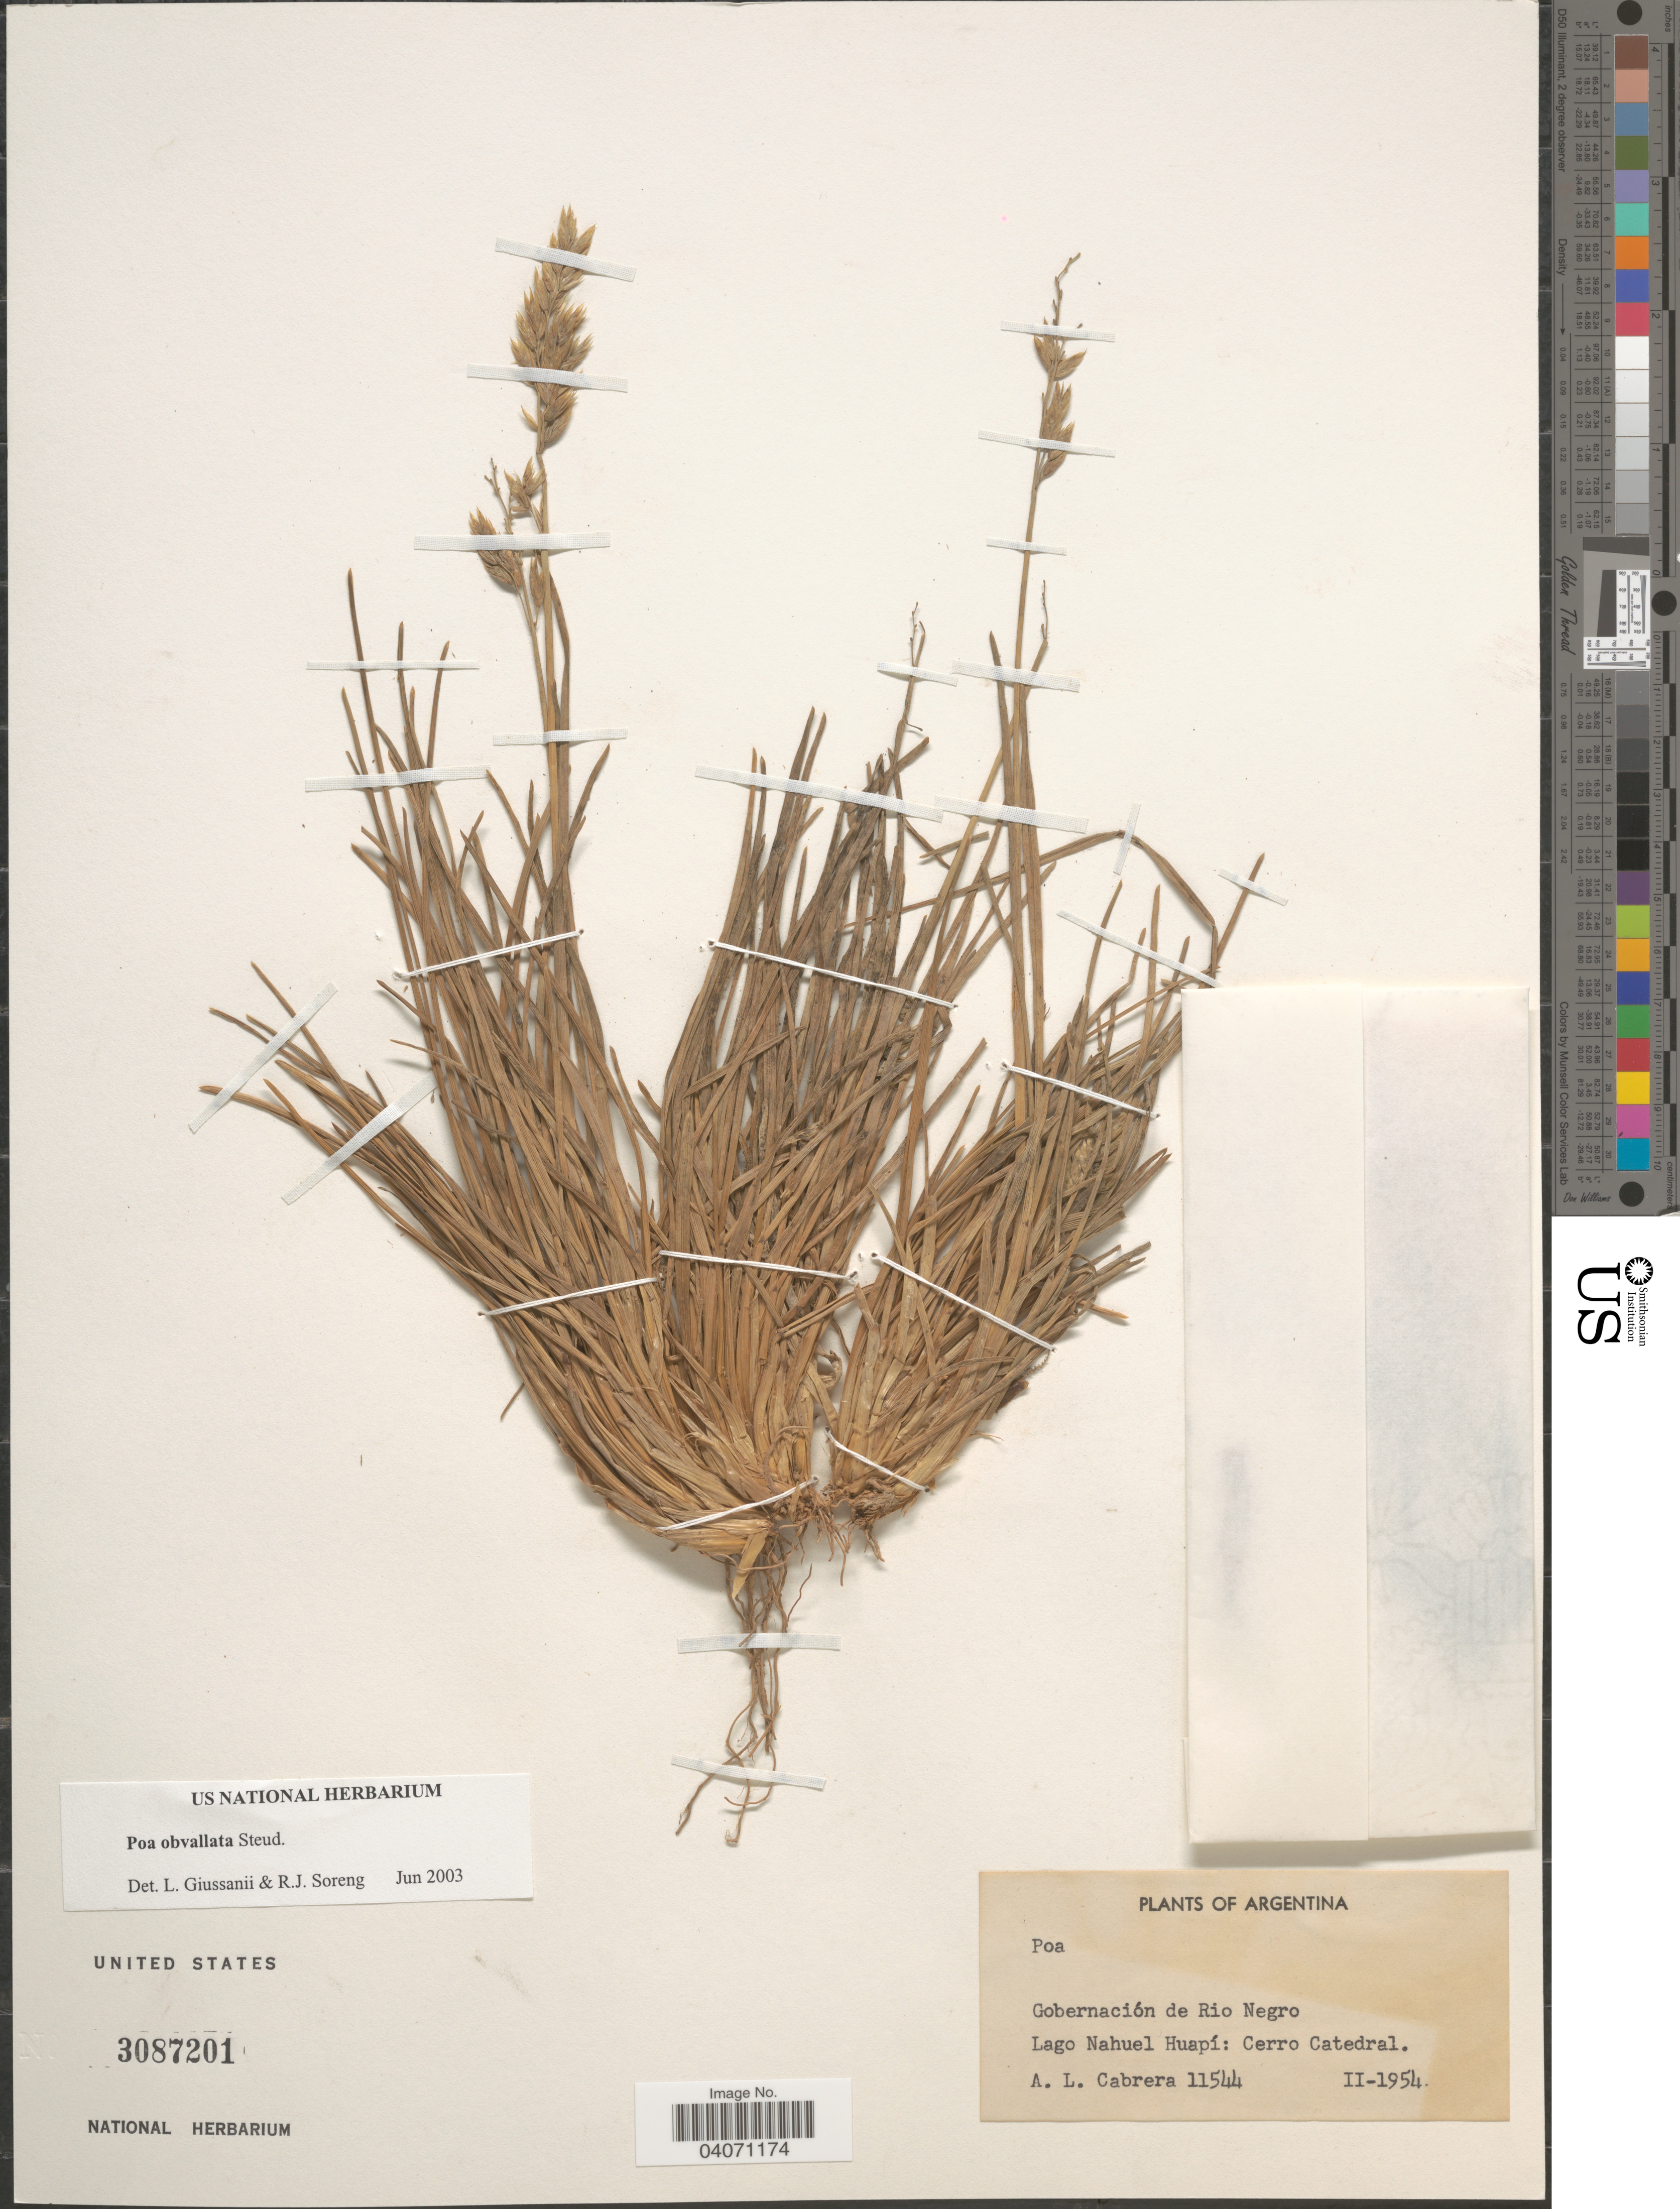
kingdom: Plantae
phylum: Tracheophyta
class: Liliopsida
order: Poales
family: Poaceae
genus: Poa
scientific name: Poa obvallata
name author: Steud.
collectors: A. L. Cabrera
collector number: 11544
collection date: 1954-02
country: Argentina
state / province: Rio Negro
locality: Gobernación de Rio Negro. Lago Nahuel Huapí: Cerro Catedral.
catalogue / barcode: US 3087201